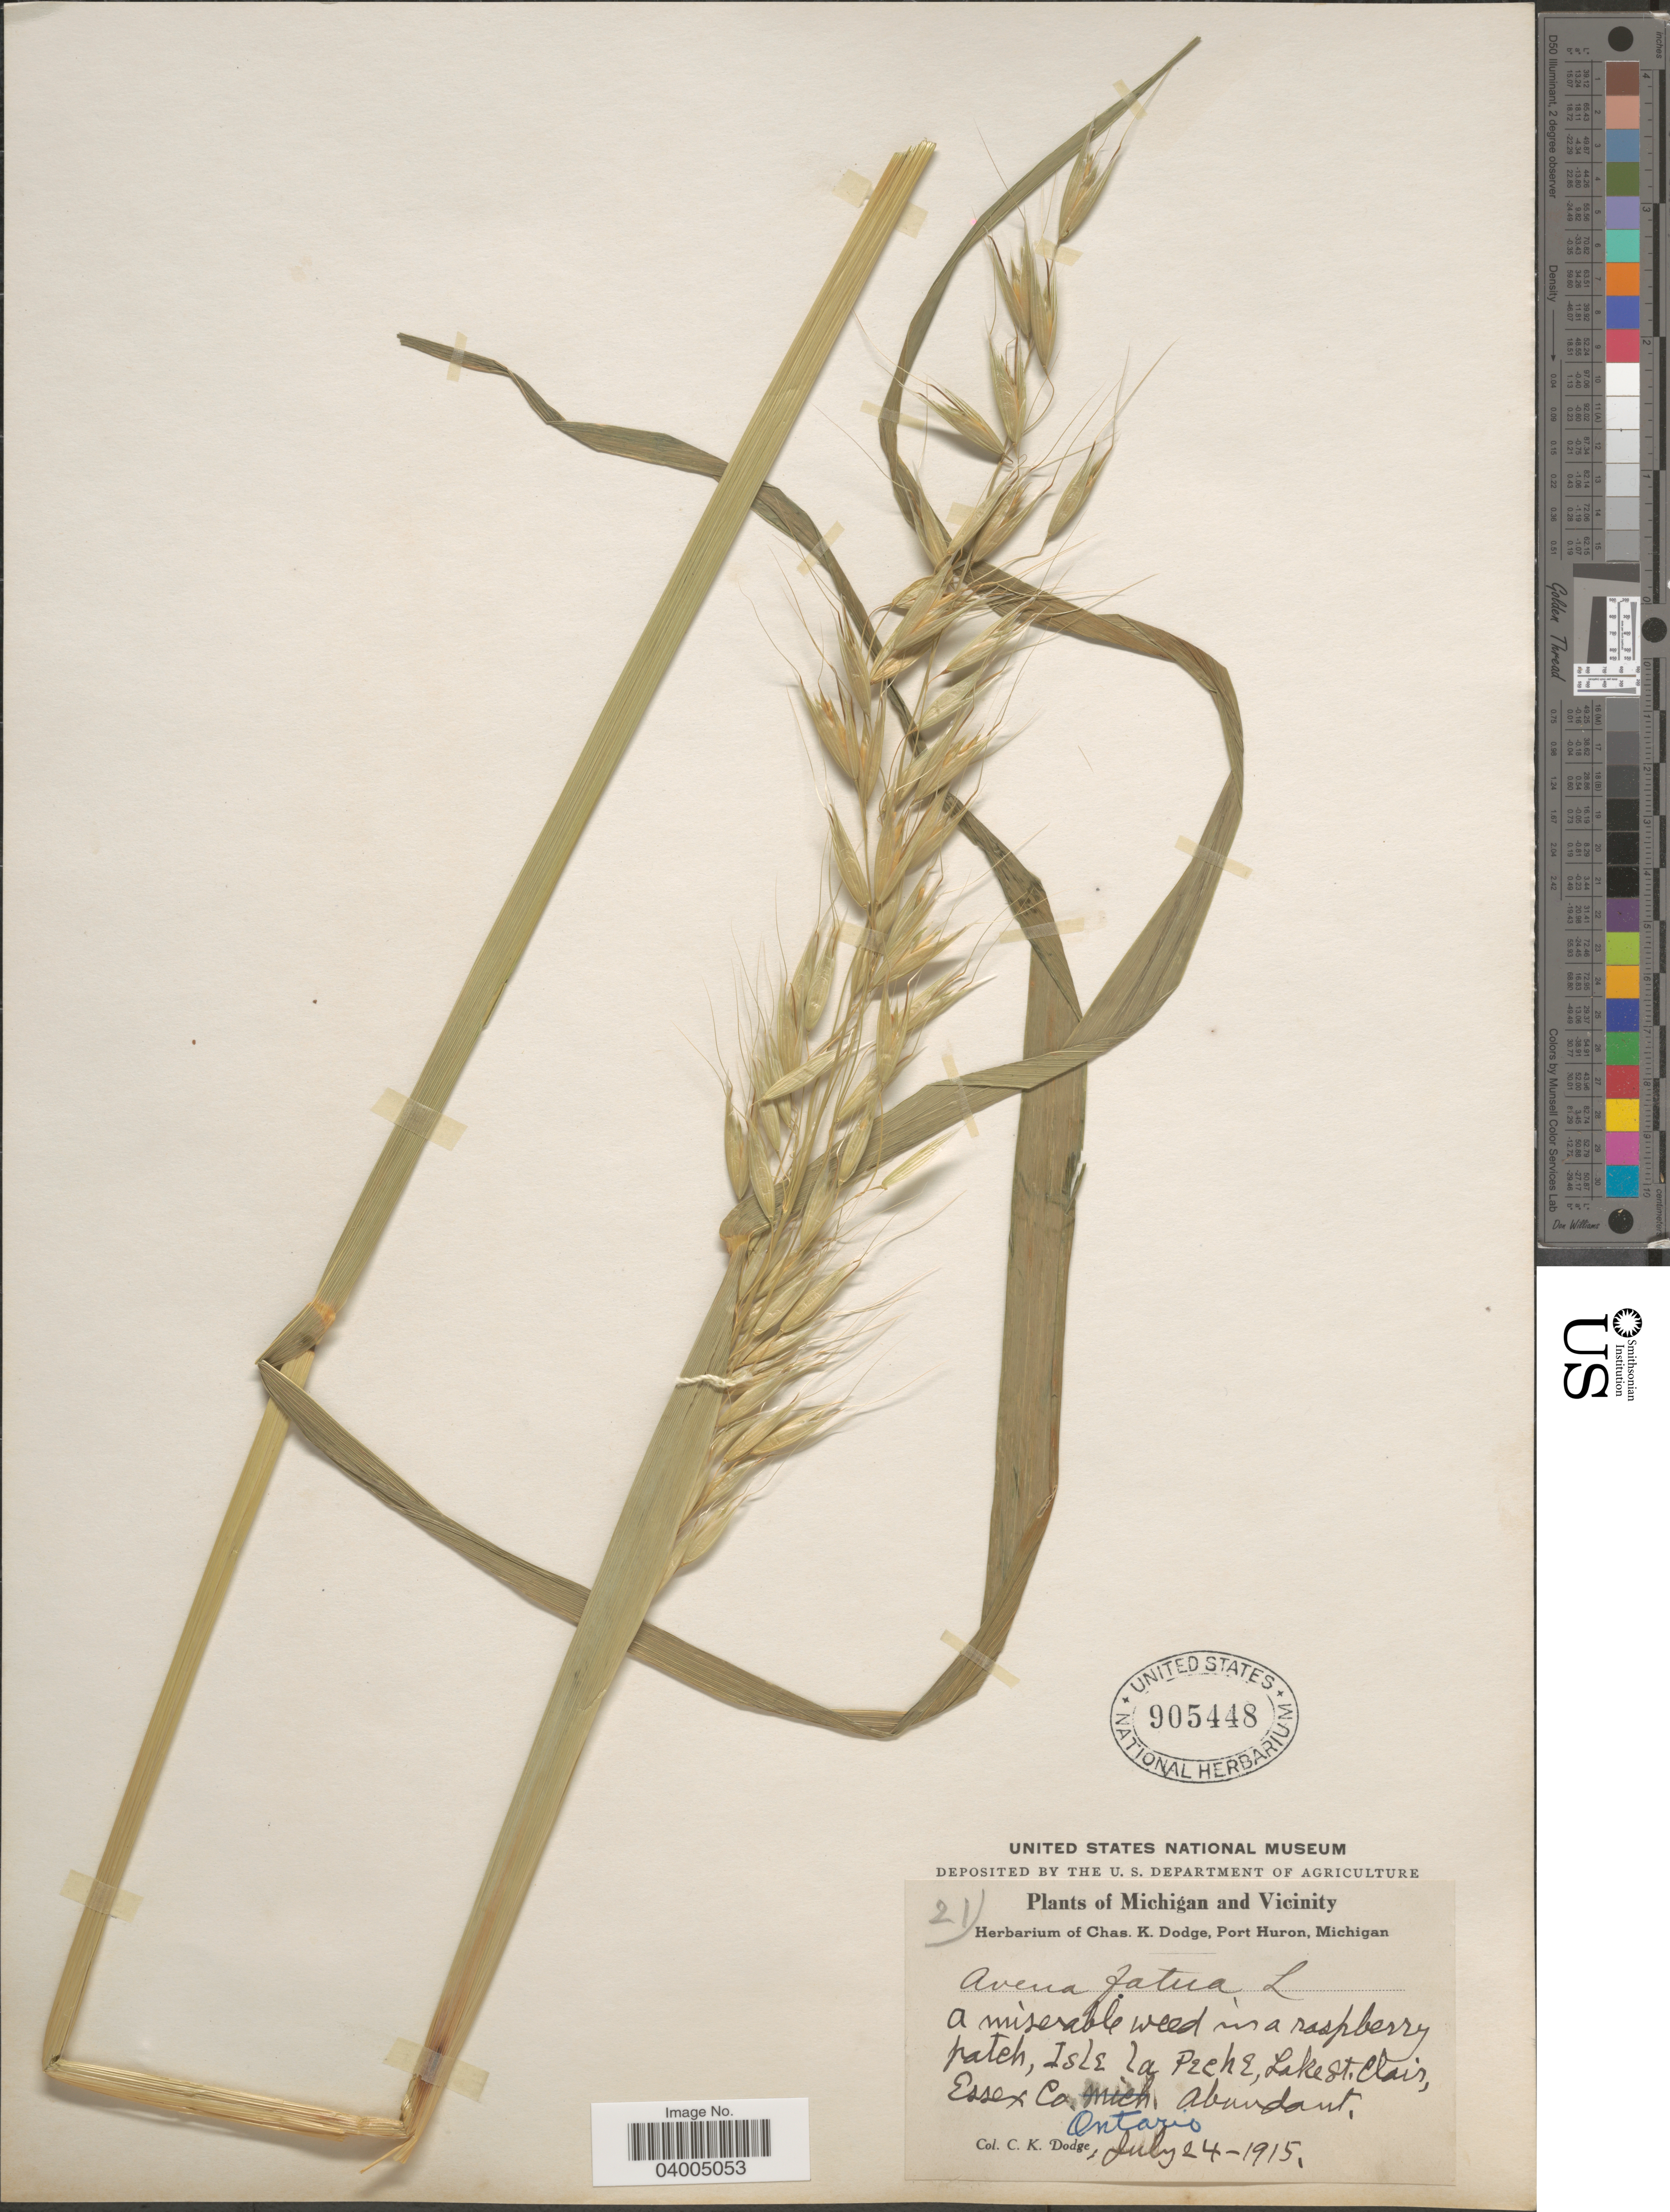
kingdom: Plantae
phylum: Tracheophyta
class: Liliopsida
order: Poales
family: Poaceae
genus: Avena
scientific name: Avena fatua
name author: L.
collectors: C. Dodge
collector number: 21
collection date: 1915-07-24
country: Canada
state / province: Ontario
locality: In a raspberry patch, Isle La Peche, Lake St. Clair, Essex Co.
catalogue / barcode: US 905448